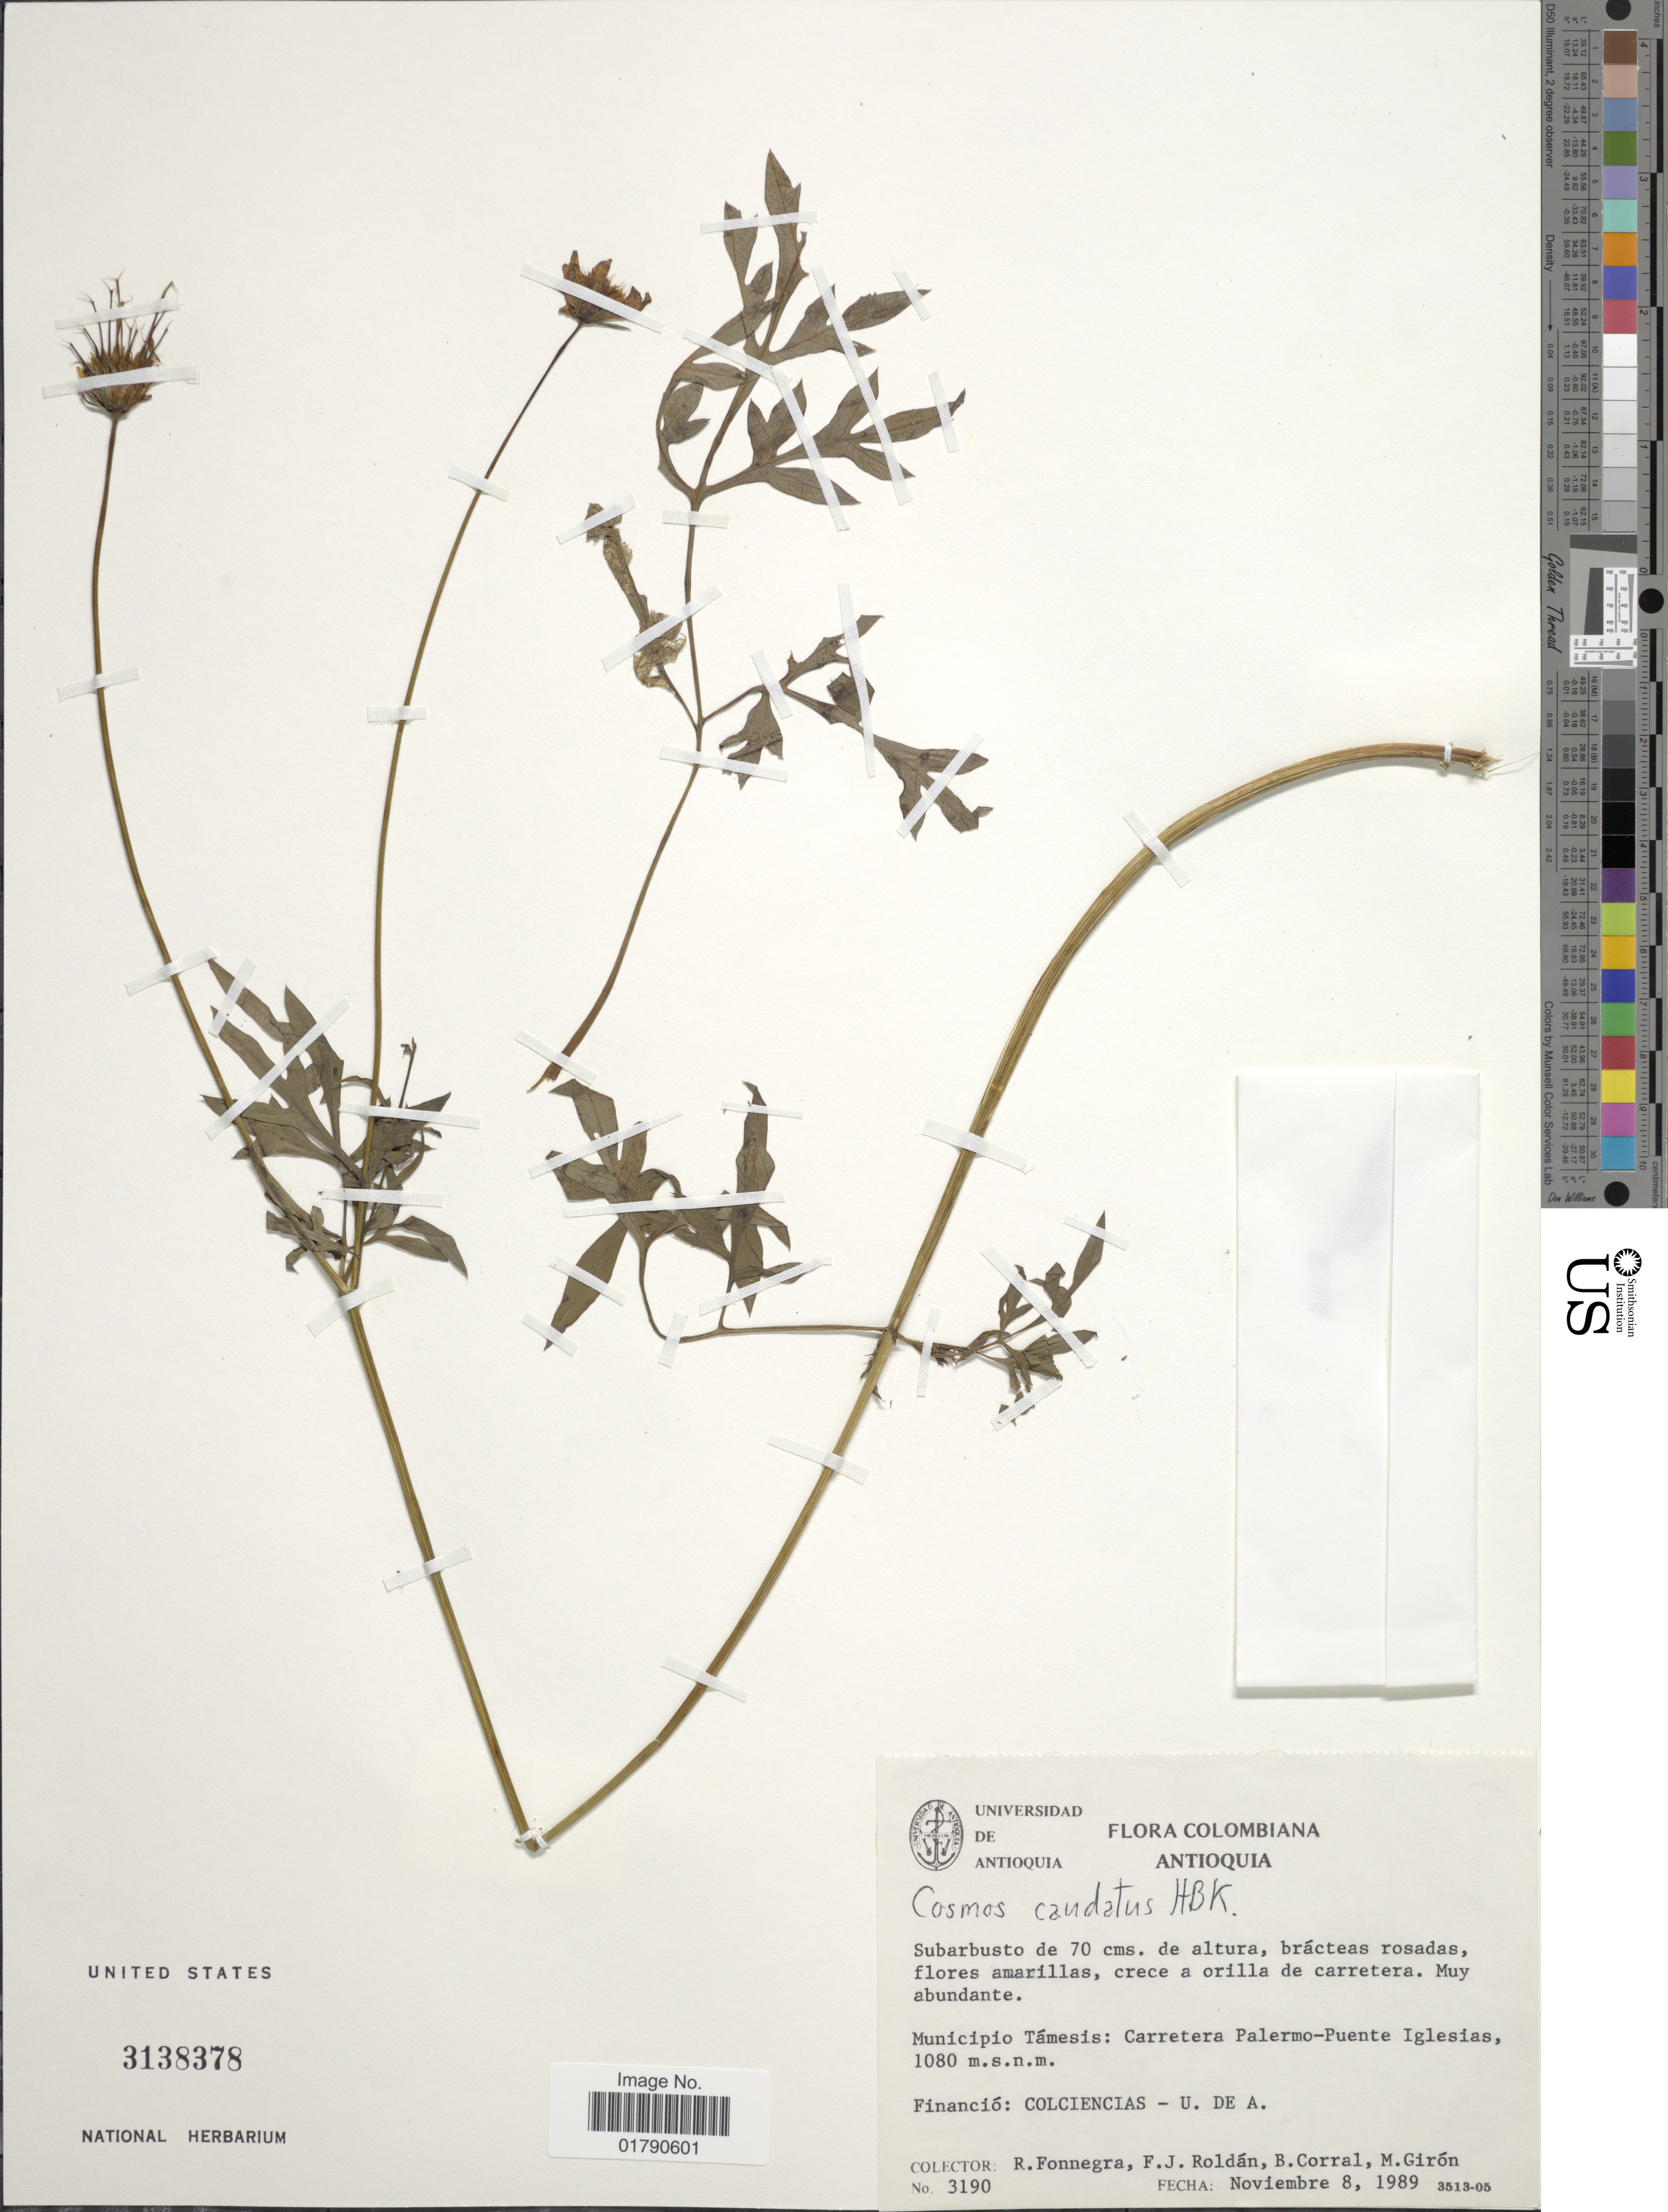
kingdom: Plantae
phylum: Tracheophyta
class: Magnoliopsida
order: Asterales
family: Asteraceae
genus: Cosmos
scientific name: Cosmos caudatus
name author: Kunth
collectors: R. Fonnegra, F. J. Roldán, B. Corral & M. Girón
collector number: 3190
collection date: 1989-11-08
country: Colombia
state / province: Antioquia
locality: Municipio Tamesis, Carretera Palermo-Puente Iglesias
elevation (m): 1080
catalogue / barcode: US 3138378